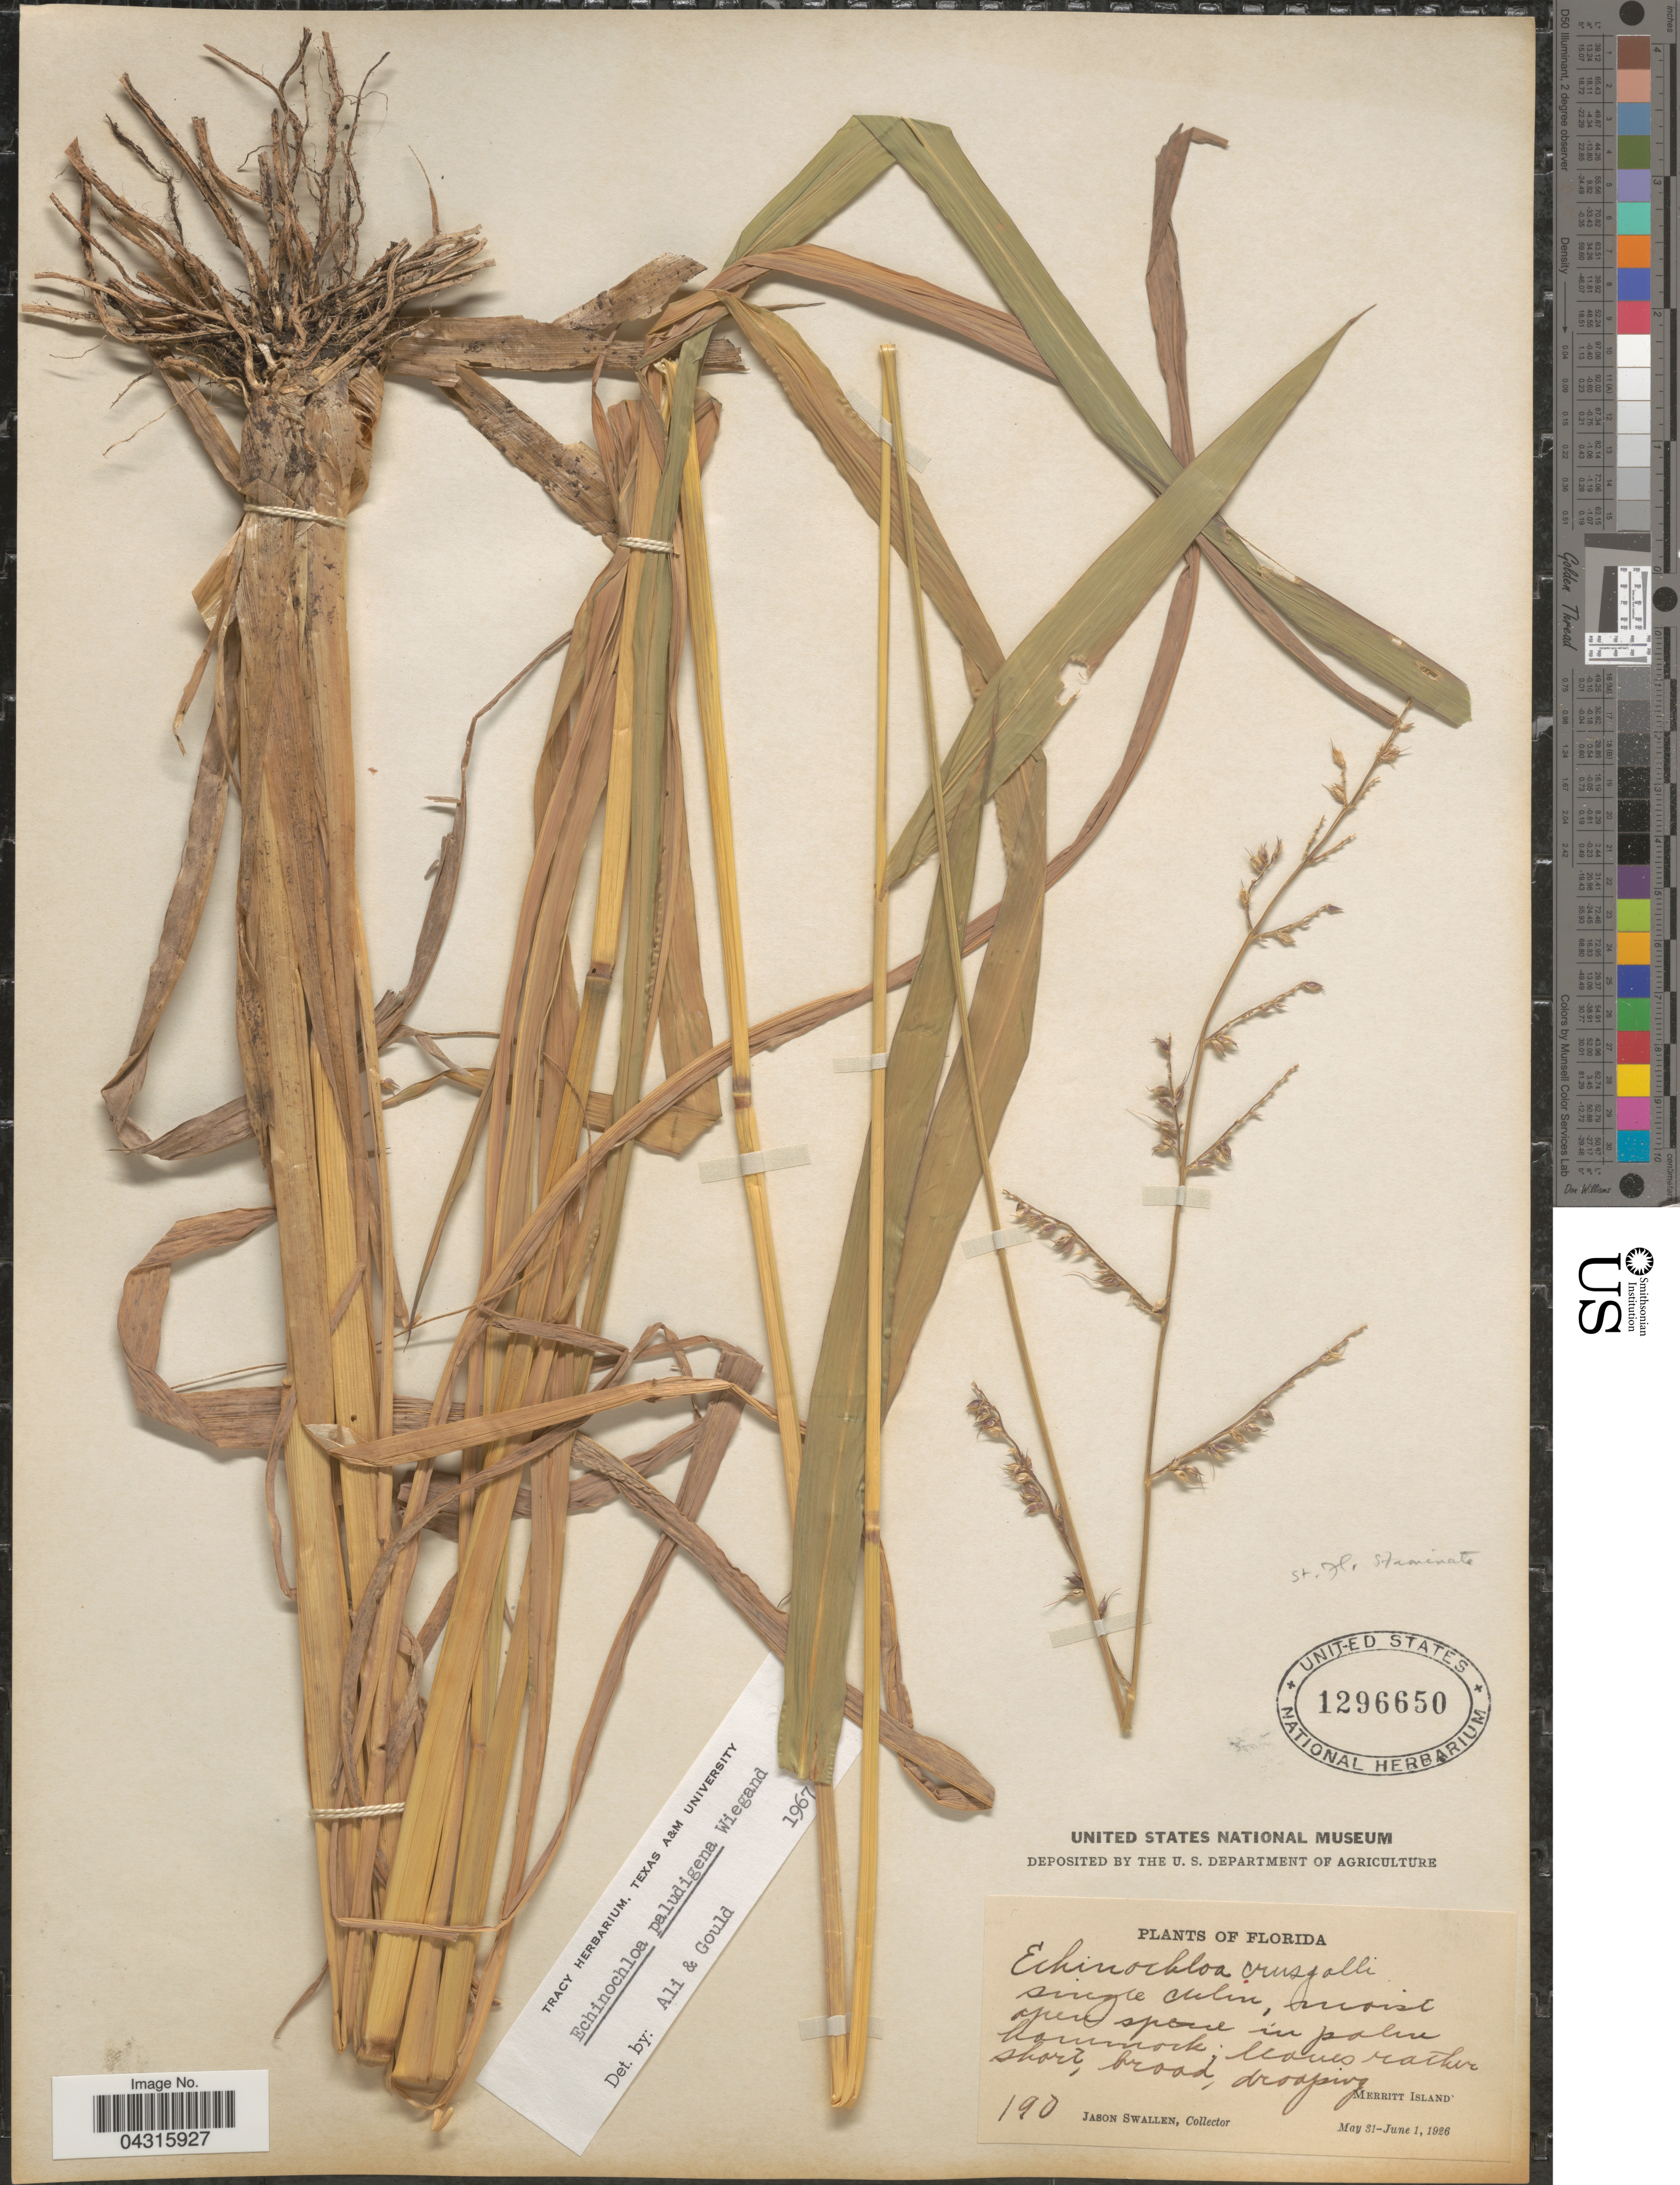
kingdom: Plantae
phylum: Tracheophyta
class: Liliopsida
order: Poales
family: Poaceae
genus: Echinochloa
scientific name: Echinochloa paludigena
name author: Wiegand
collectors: J. R. Swallen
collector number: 190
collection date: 1926-05-31/1926-06-01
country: United States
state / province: Florida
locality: Merritt Island.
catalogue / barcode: US 1296650